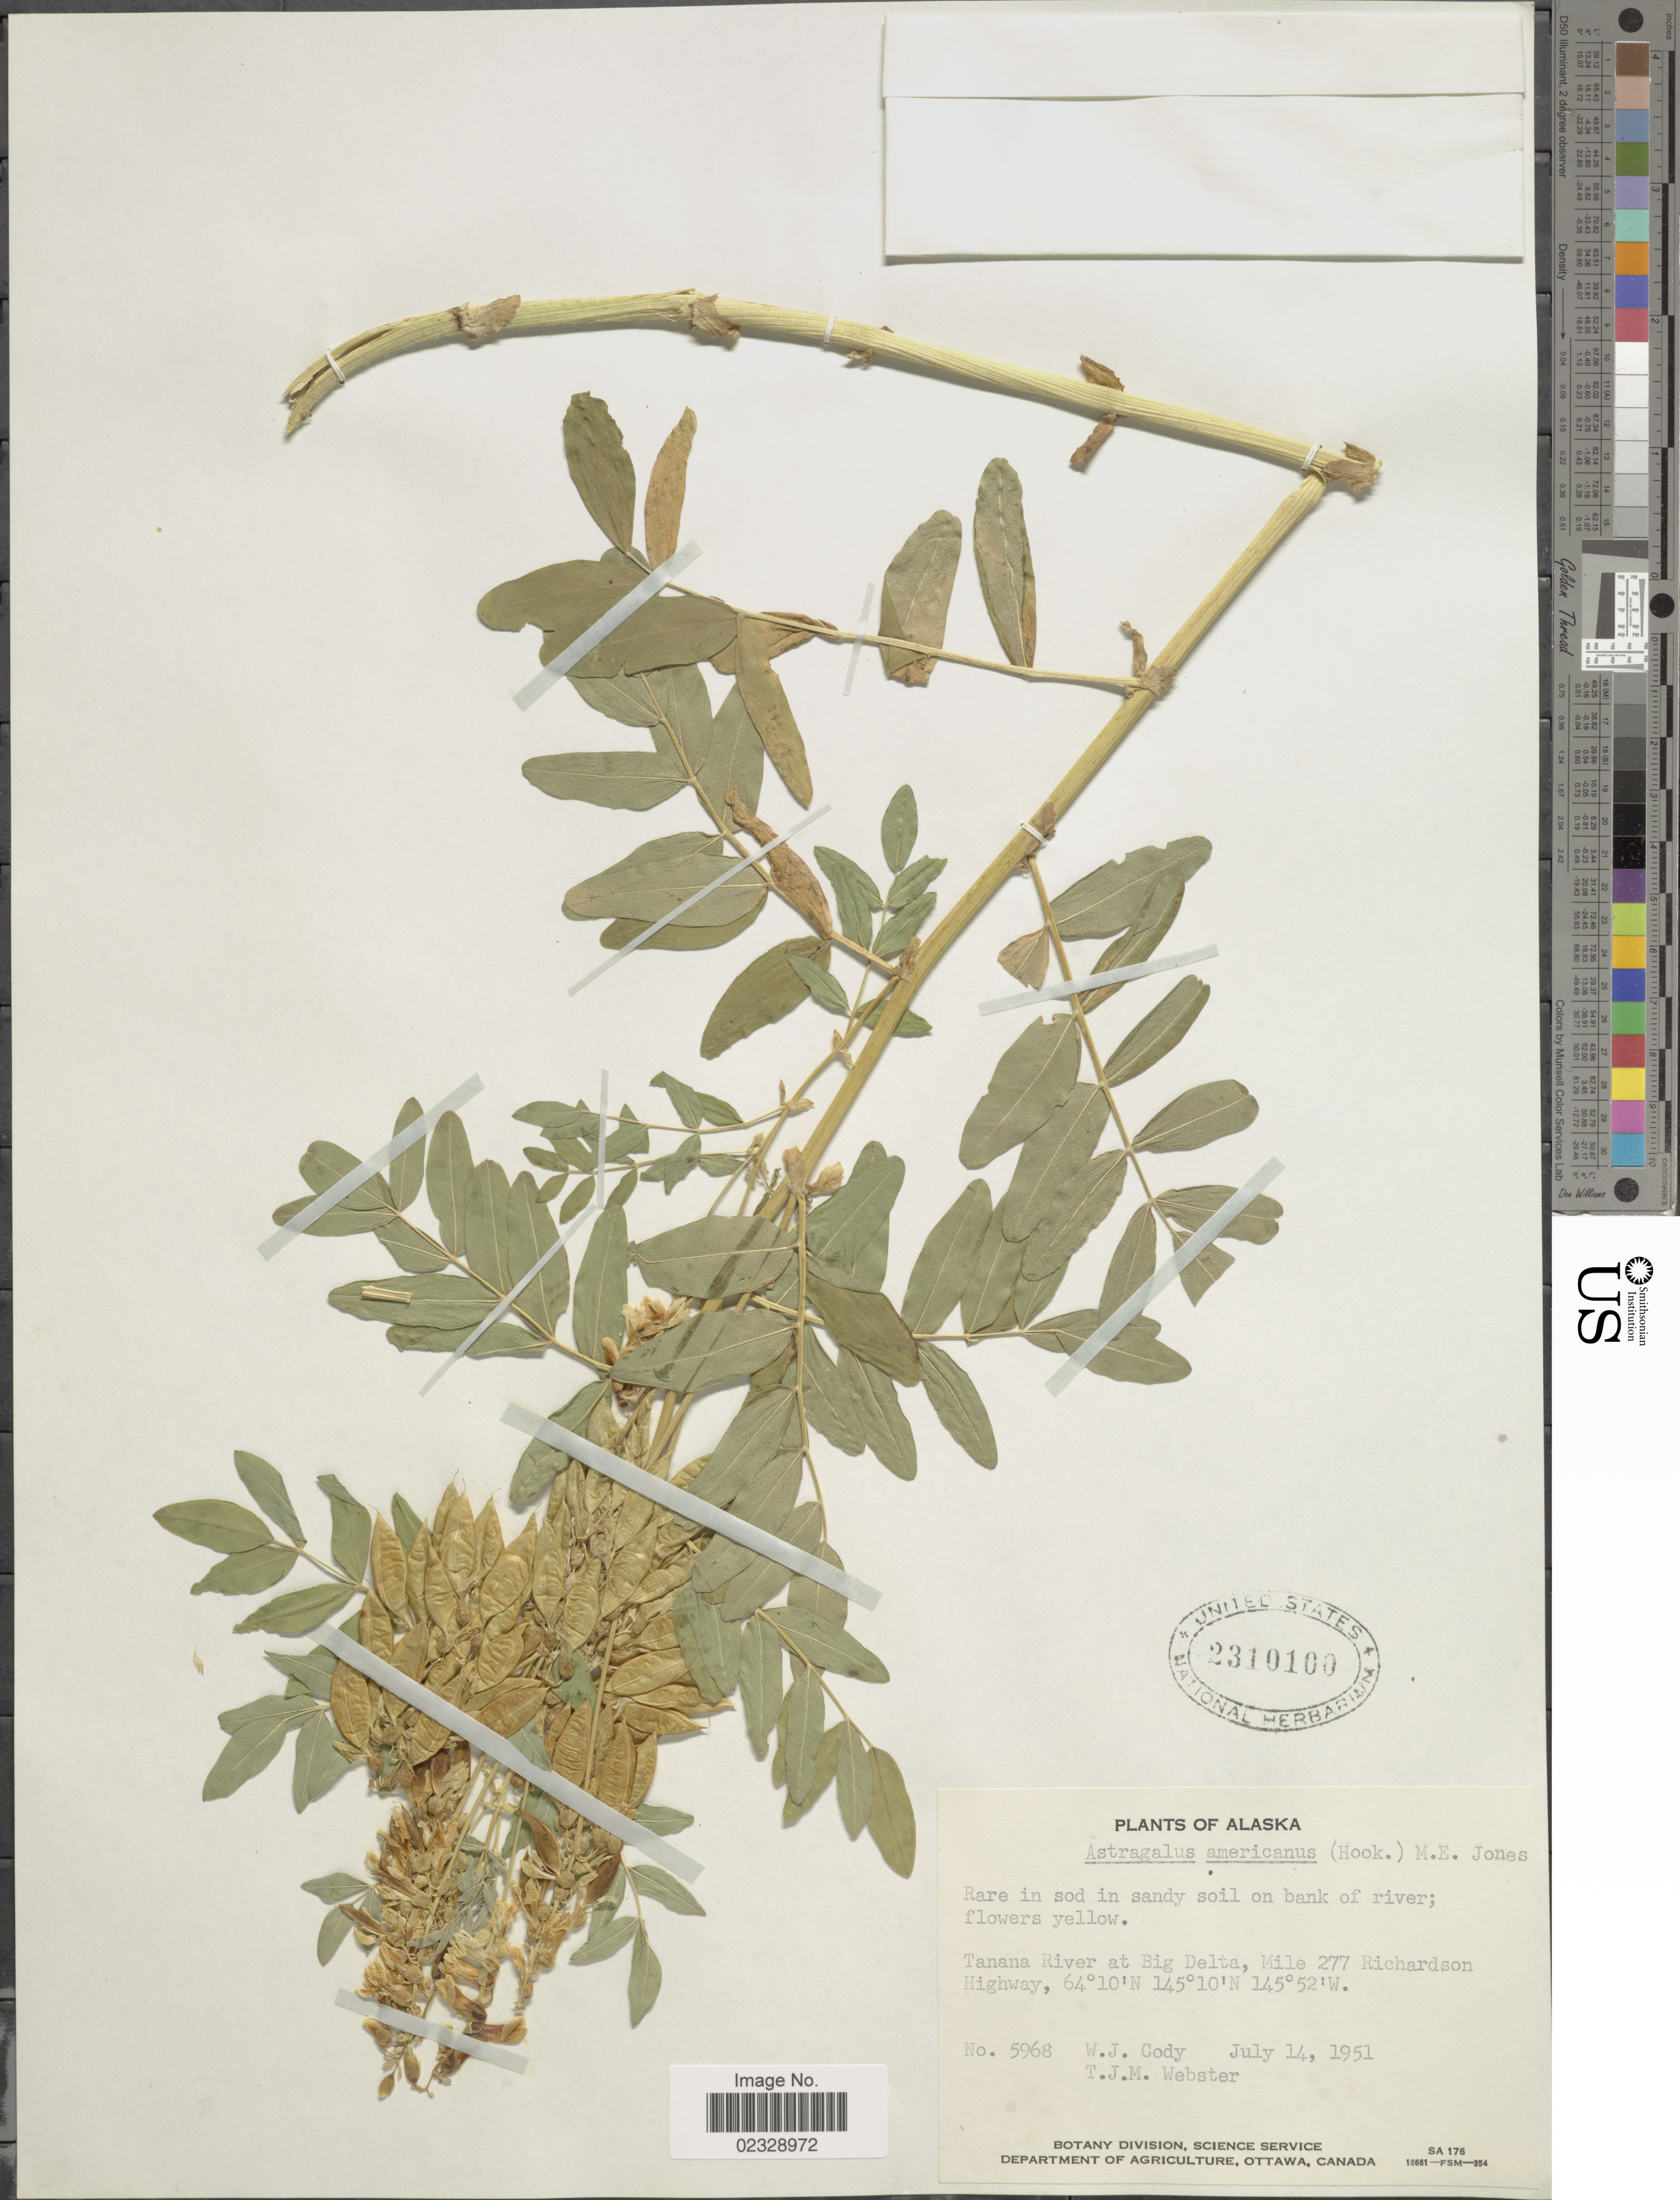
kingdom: Plantae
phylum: Tracheophyta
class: Magnoliopsida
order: Fabales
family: Fabaceae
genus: Astragalus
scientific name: Astragalus americanus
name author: (Hook.) M.E. Jones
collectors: W. Cody & T. J. Webster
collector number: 5968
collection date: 1951-07-14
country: United States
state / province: Alaska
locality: Rare in sod in sandy soil on bank of river; Tanana River at Big Delta, Mile 277 Richardson Highway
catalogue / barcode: US 2310100